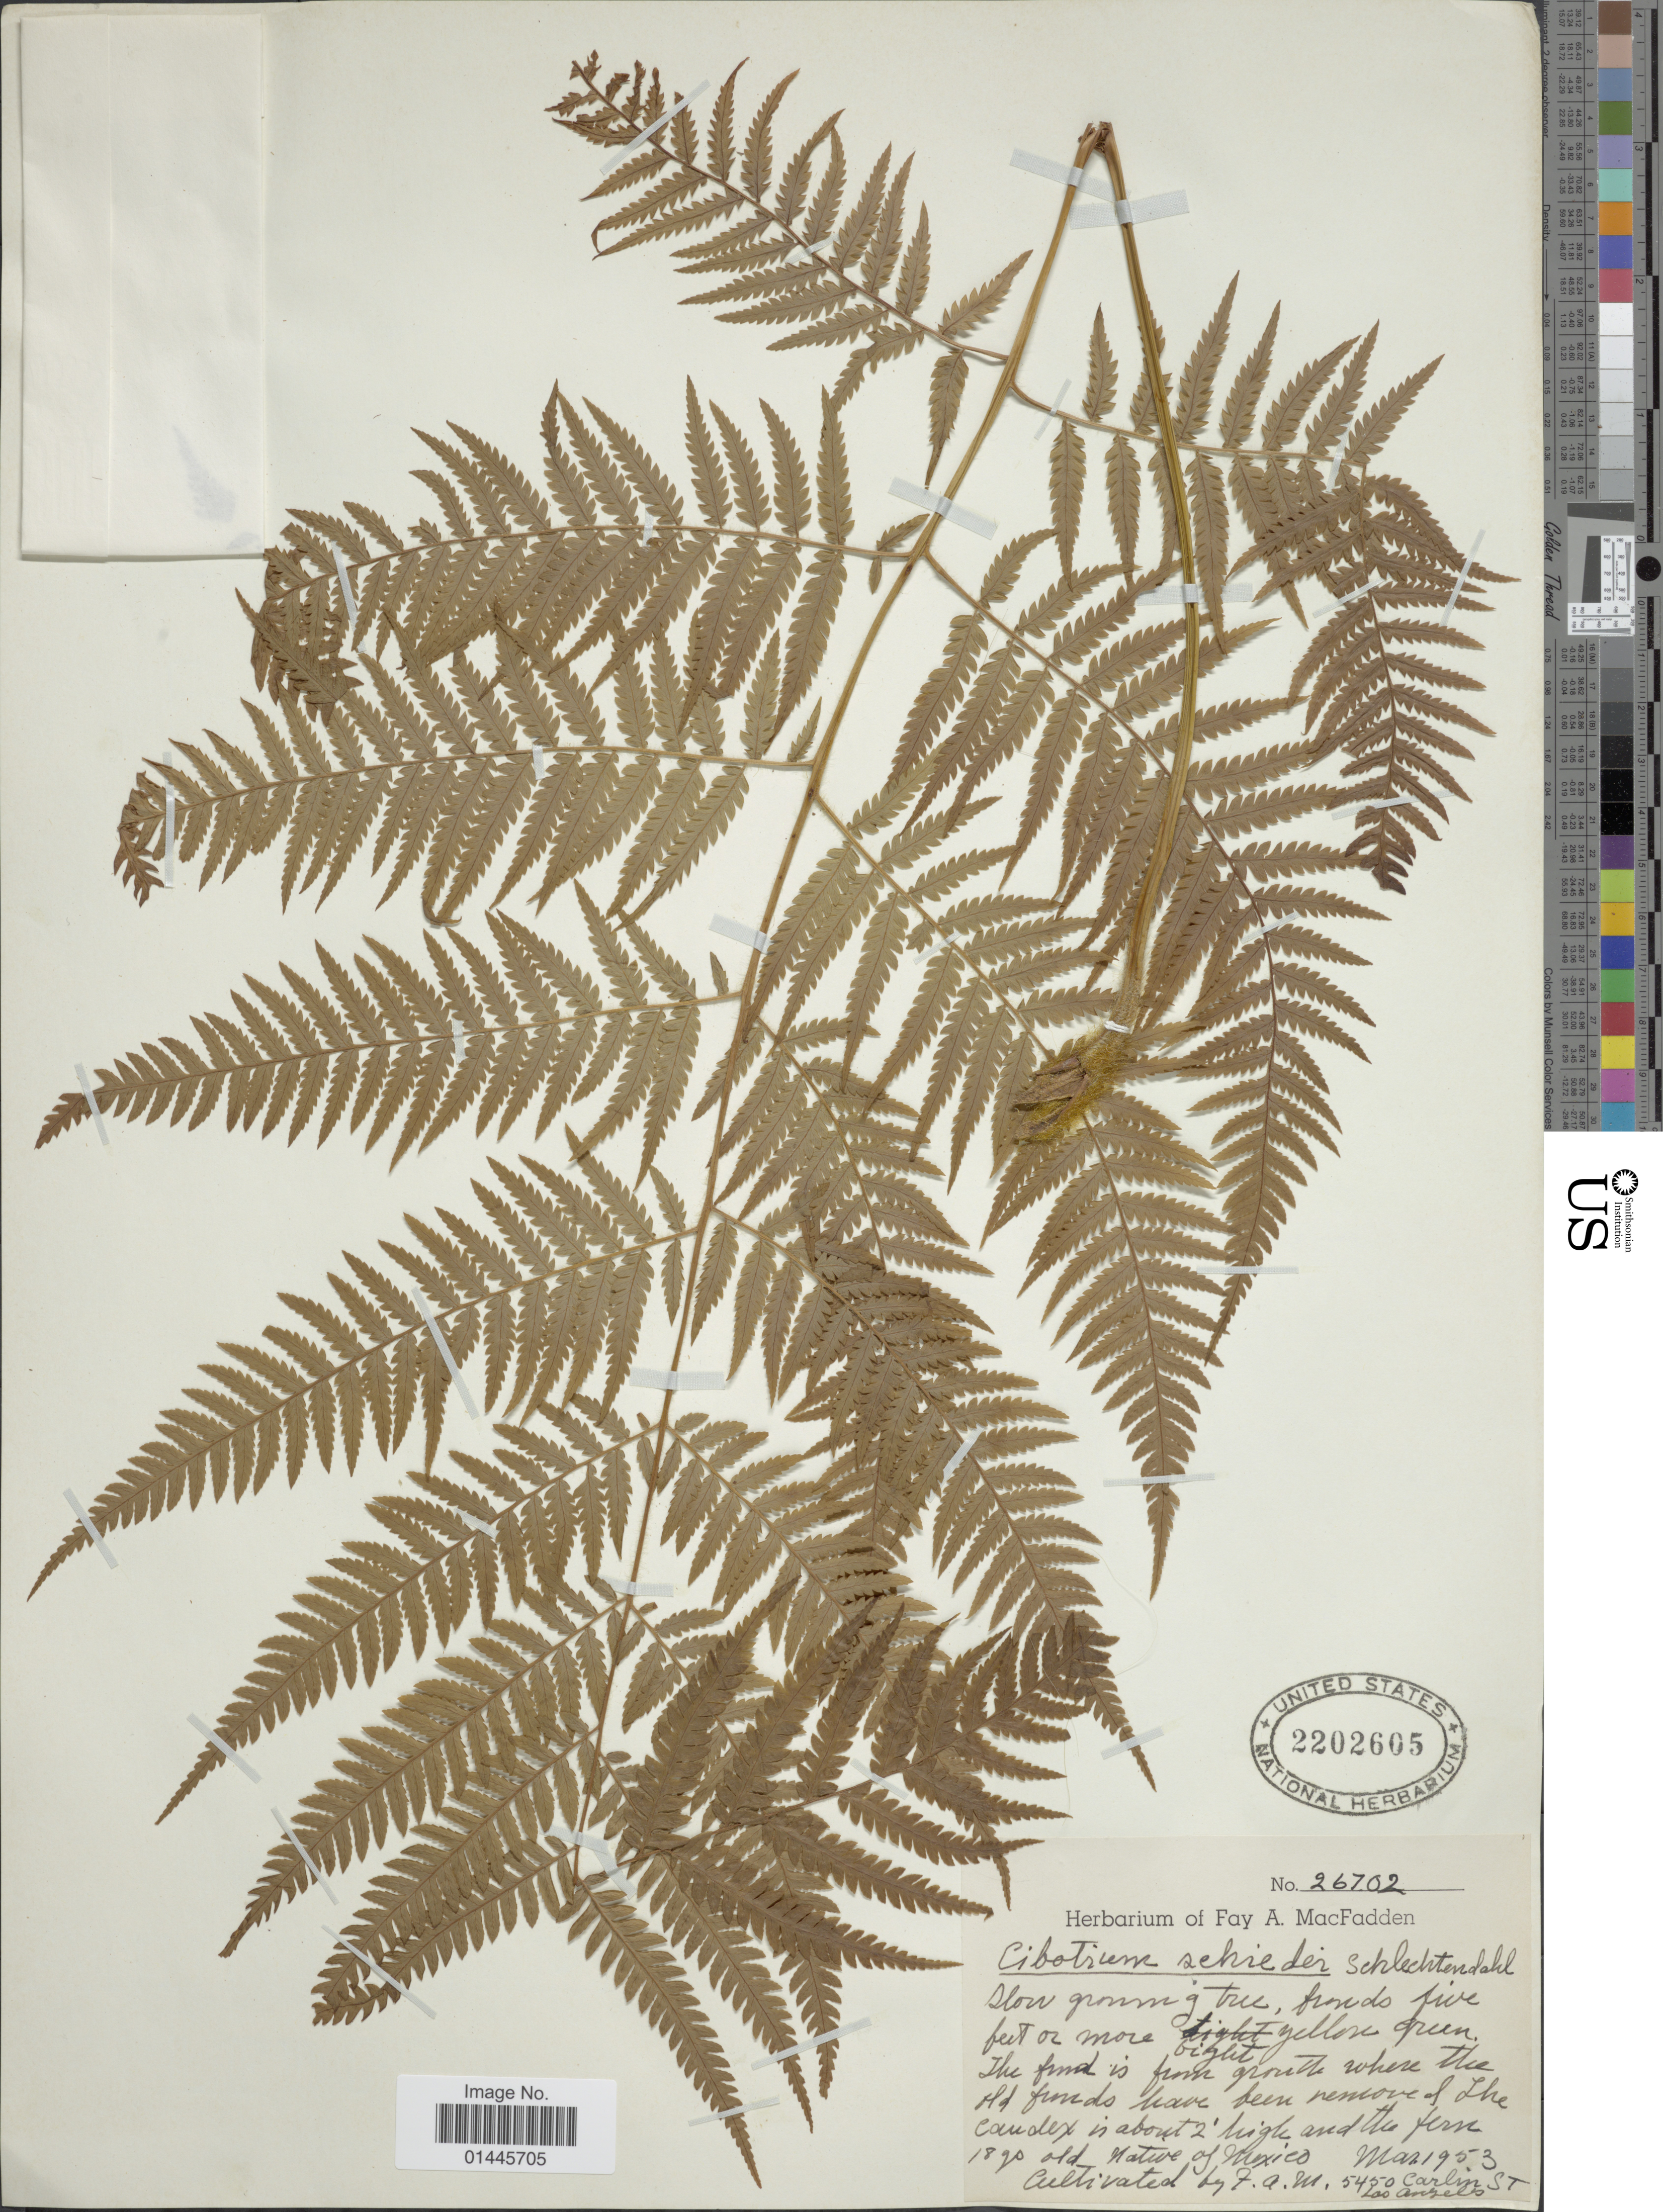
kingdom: Plantae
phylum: Tracheophyta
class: Polypodiopsida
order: Cyatheales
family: Cibotiaceae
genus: Cibotium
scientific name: Cibotium schiedei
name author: Schltdl. & Cham.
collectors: F. MacFadden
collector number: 26702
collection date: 1953-03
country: United States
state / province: California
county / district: Los Angeles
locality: Los Angeles.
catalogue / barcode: US 2202605